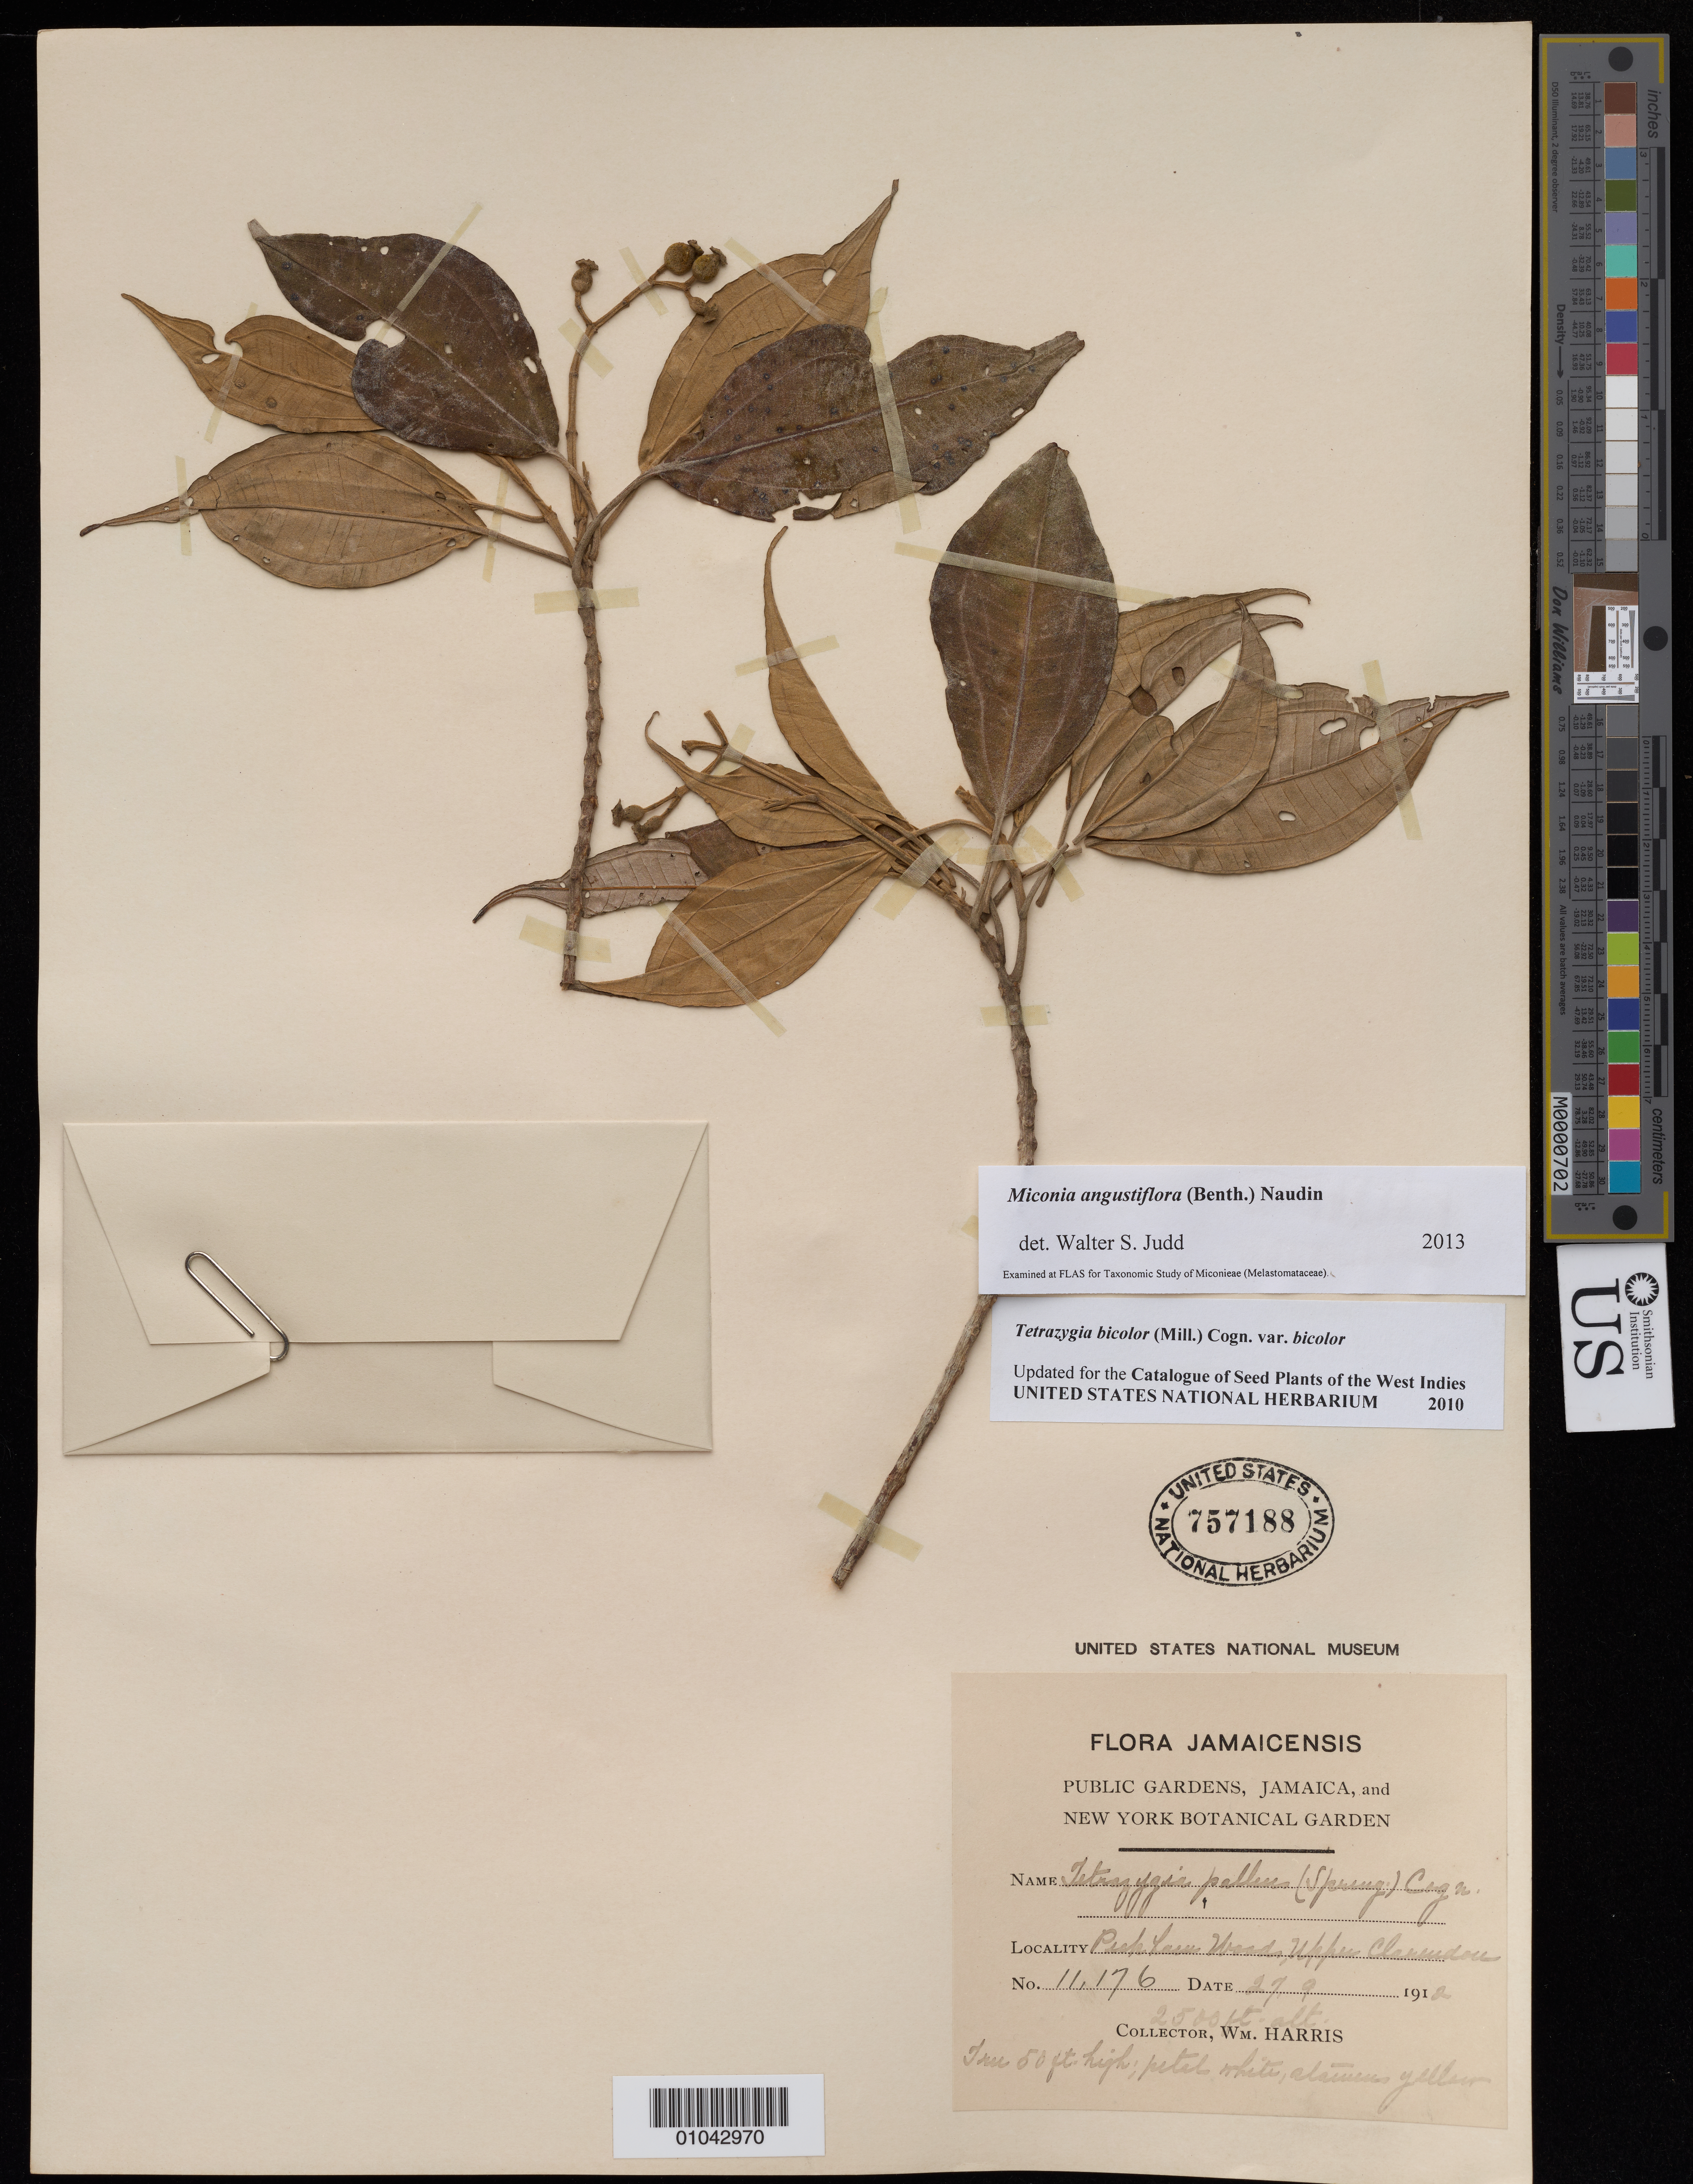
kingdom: Plantae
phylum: Tracheophyta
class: Magnoliopsida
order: Myrtales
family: Melastomataceae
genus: Miconia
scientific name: Miconia angustiflora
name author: (Benth.) Naudin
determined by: Judd, Walter S.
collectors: W. Harris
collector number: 11176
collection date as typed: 27 Sep 1912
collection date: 1912-09-27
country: Jamaica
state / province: Clarendon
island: Jamaica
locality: Peckham Woods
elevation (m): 762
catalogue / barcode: US 757188